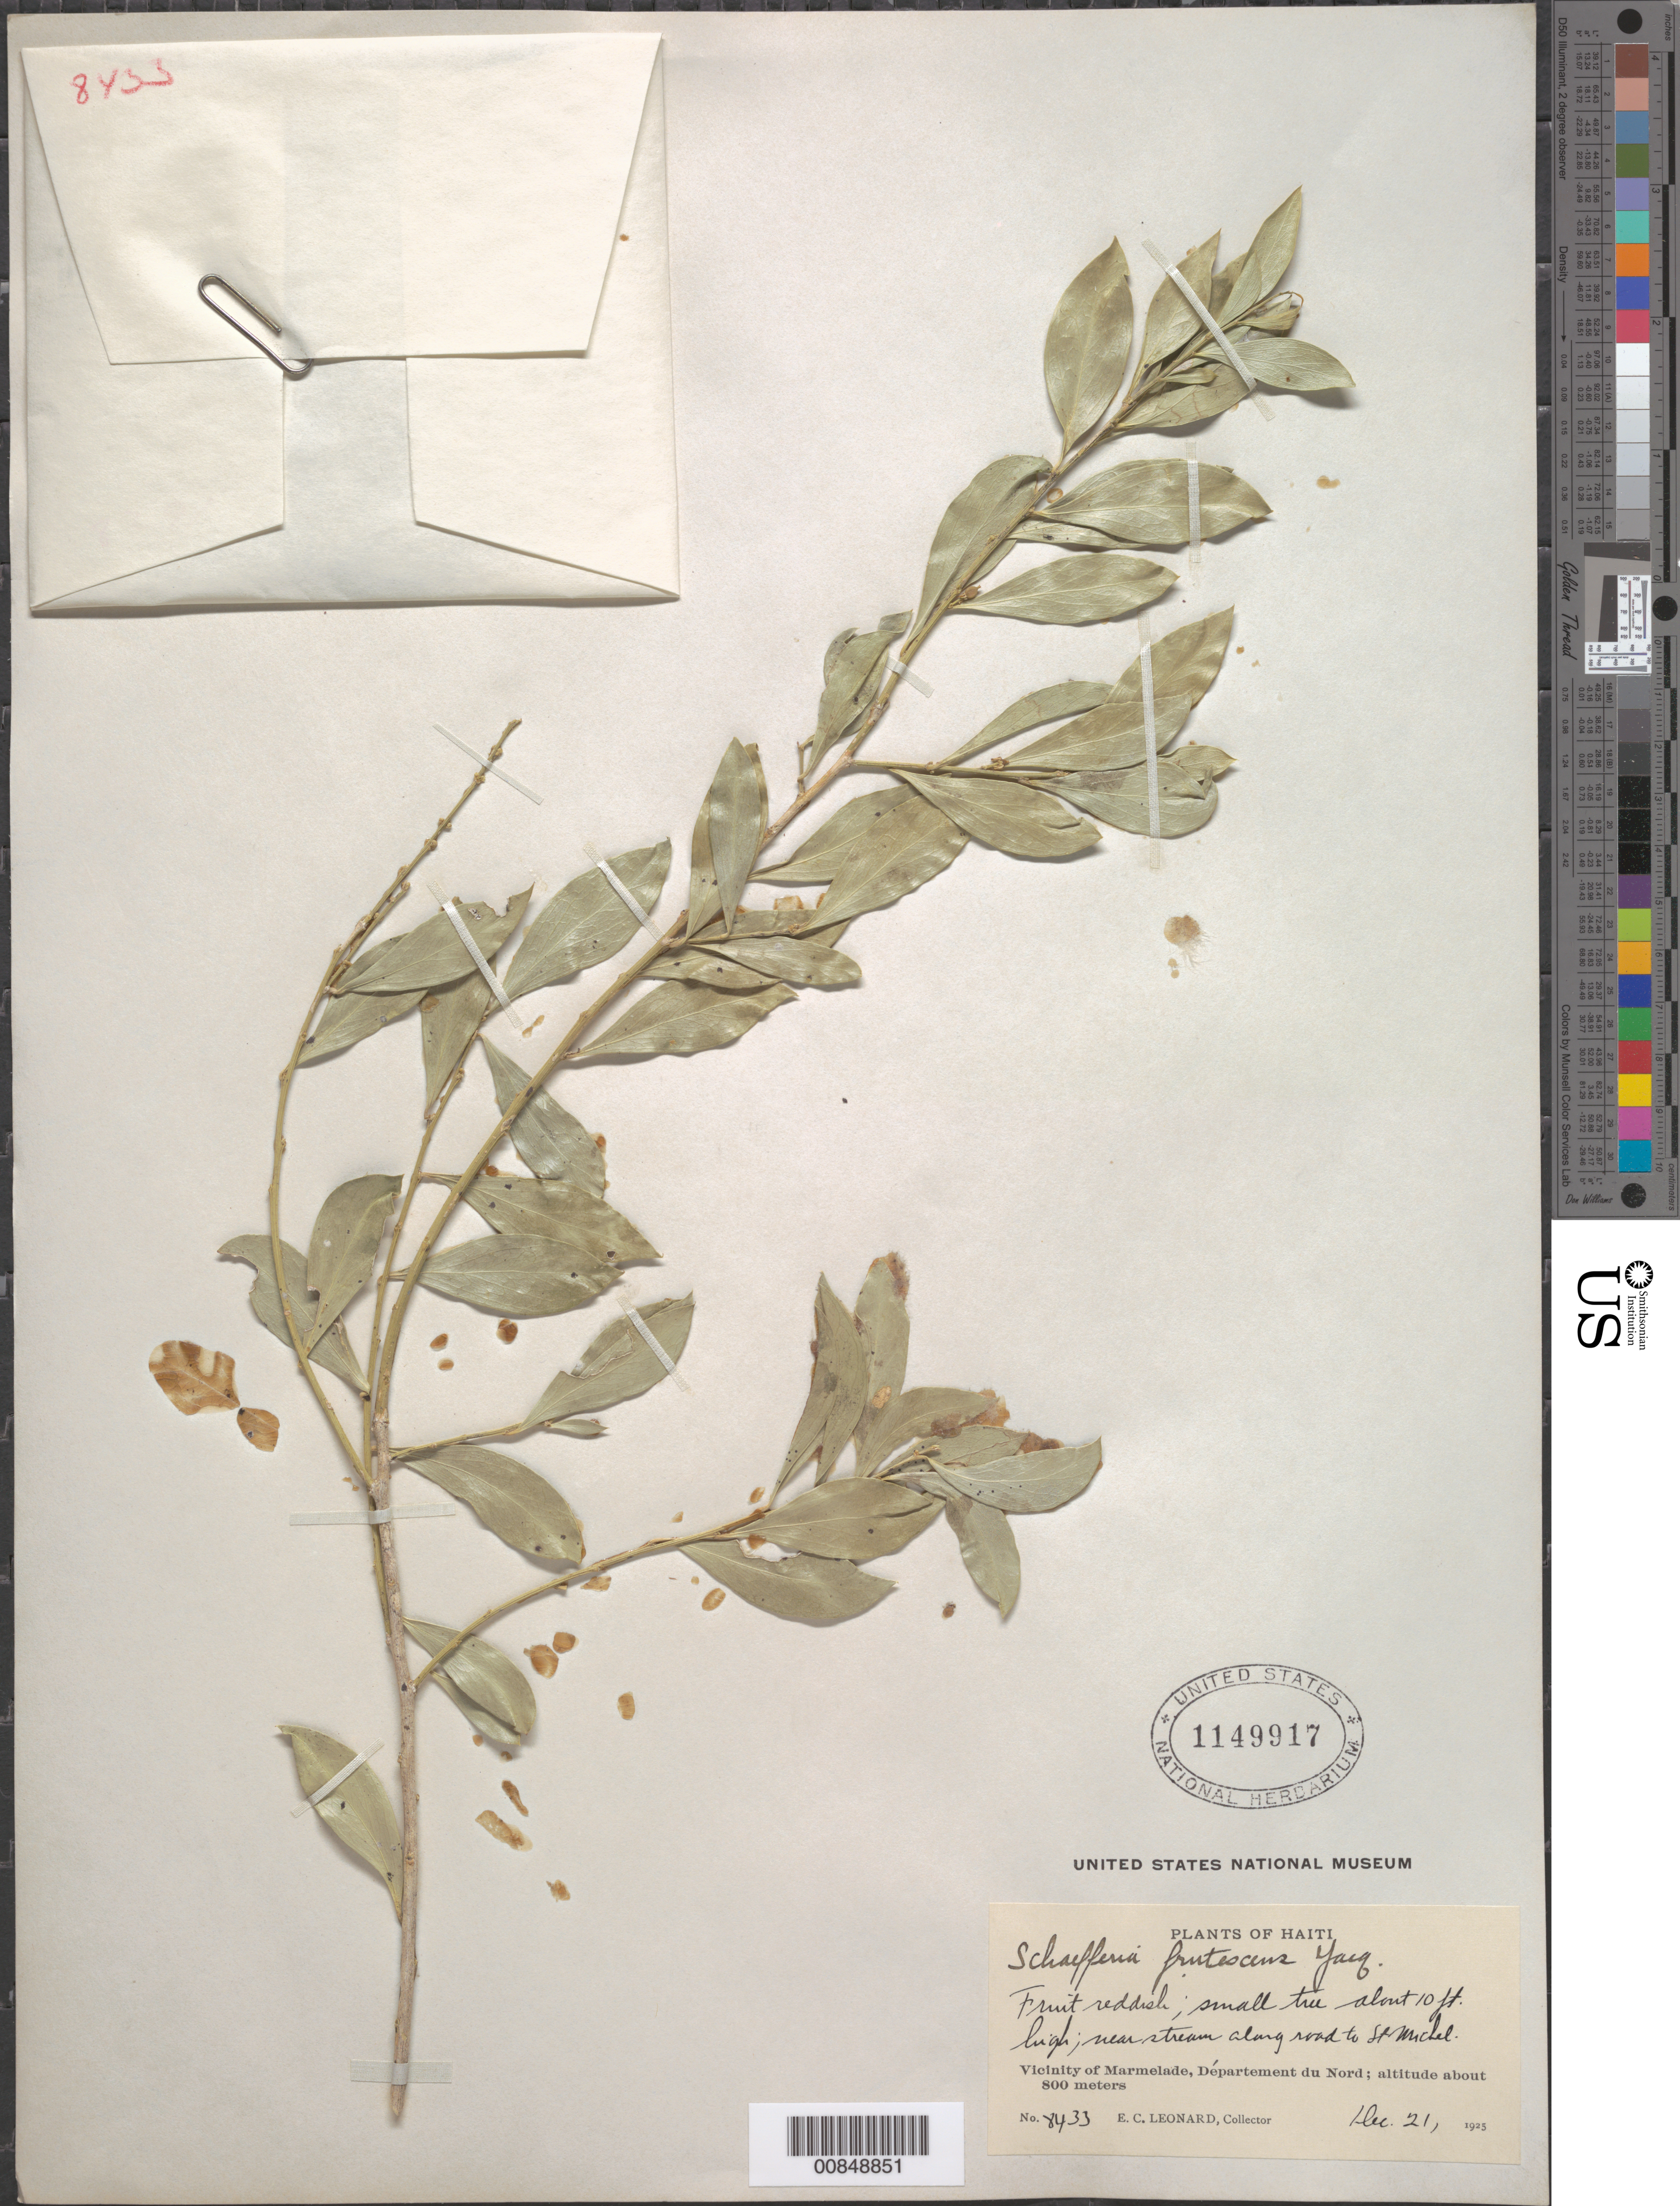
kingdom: Plantae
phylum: Tracheophyta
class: Magnoliopsida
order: Celastrales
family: Celastraceae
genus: Schaefferia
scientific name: Schaefferia frutescens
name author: Jacq.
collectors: E. C. Leonard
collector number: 8433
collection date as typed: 21 Dec 1925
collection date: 1925-12-21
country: Haiti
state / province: Nord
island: Hispaniola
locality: Vicinity of Marmelade, along road to St. Michel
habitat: Near stream along road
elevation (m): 800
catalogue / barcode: US 1149917